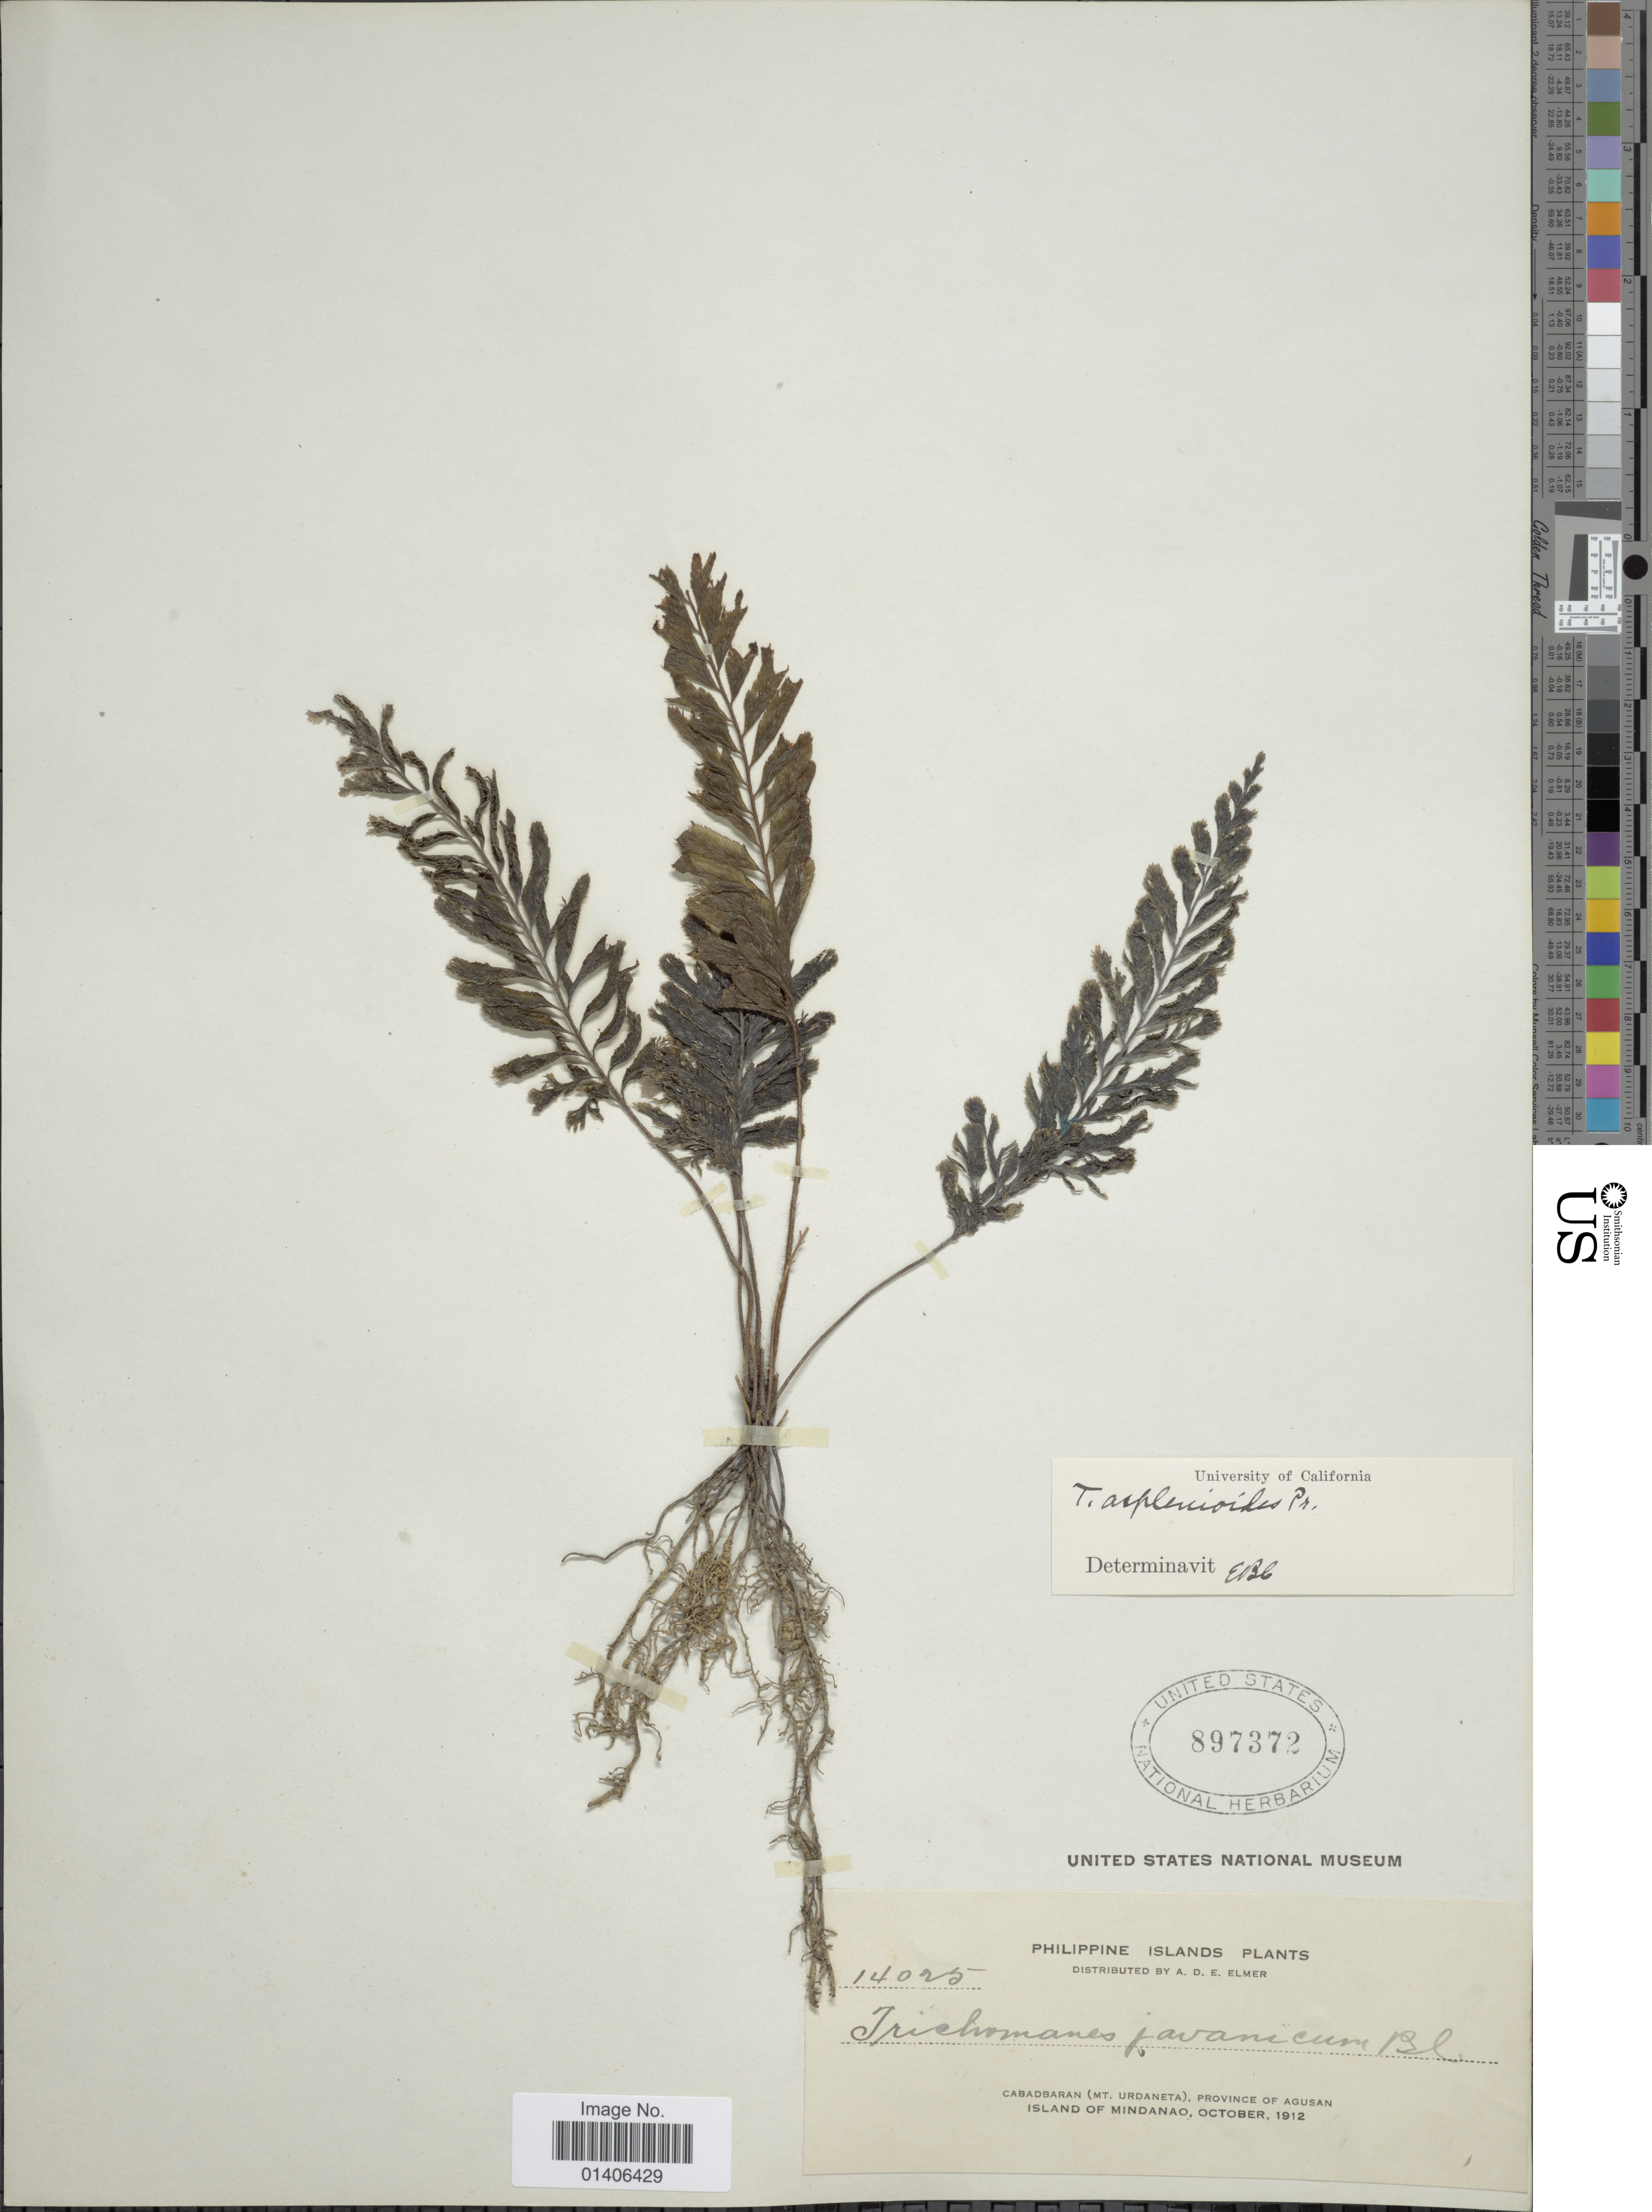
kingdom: Plantae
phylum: Tracheophyta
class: Polypodiopsida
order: Hymenophyllales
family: Hymenophyllaceae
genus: Cephalomanes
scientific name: Cephalomanes javanicum var. asplenoides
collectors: A. D. E. Elmer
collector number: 14025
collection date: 1912-10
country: Philippines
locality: Cabadbaran (Mt Urdaneta), Province of Agusan, Island of Mindanao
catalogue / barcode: US 897372